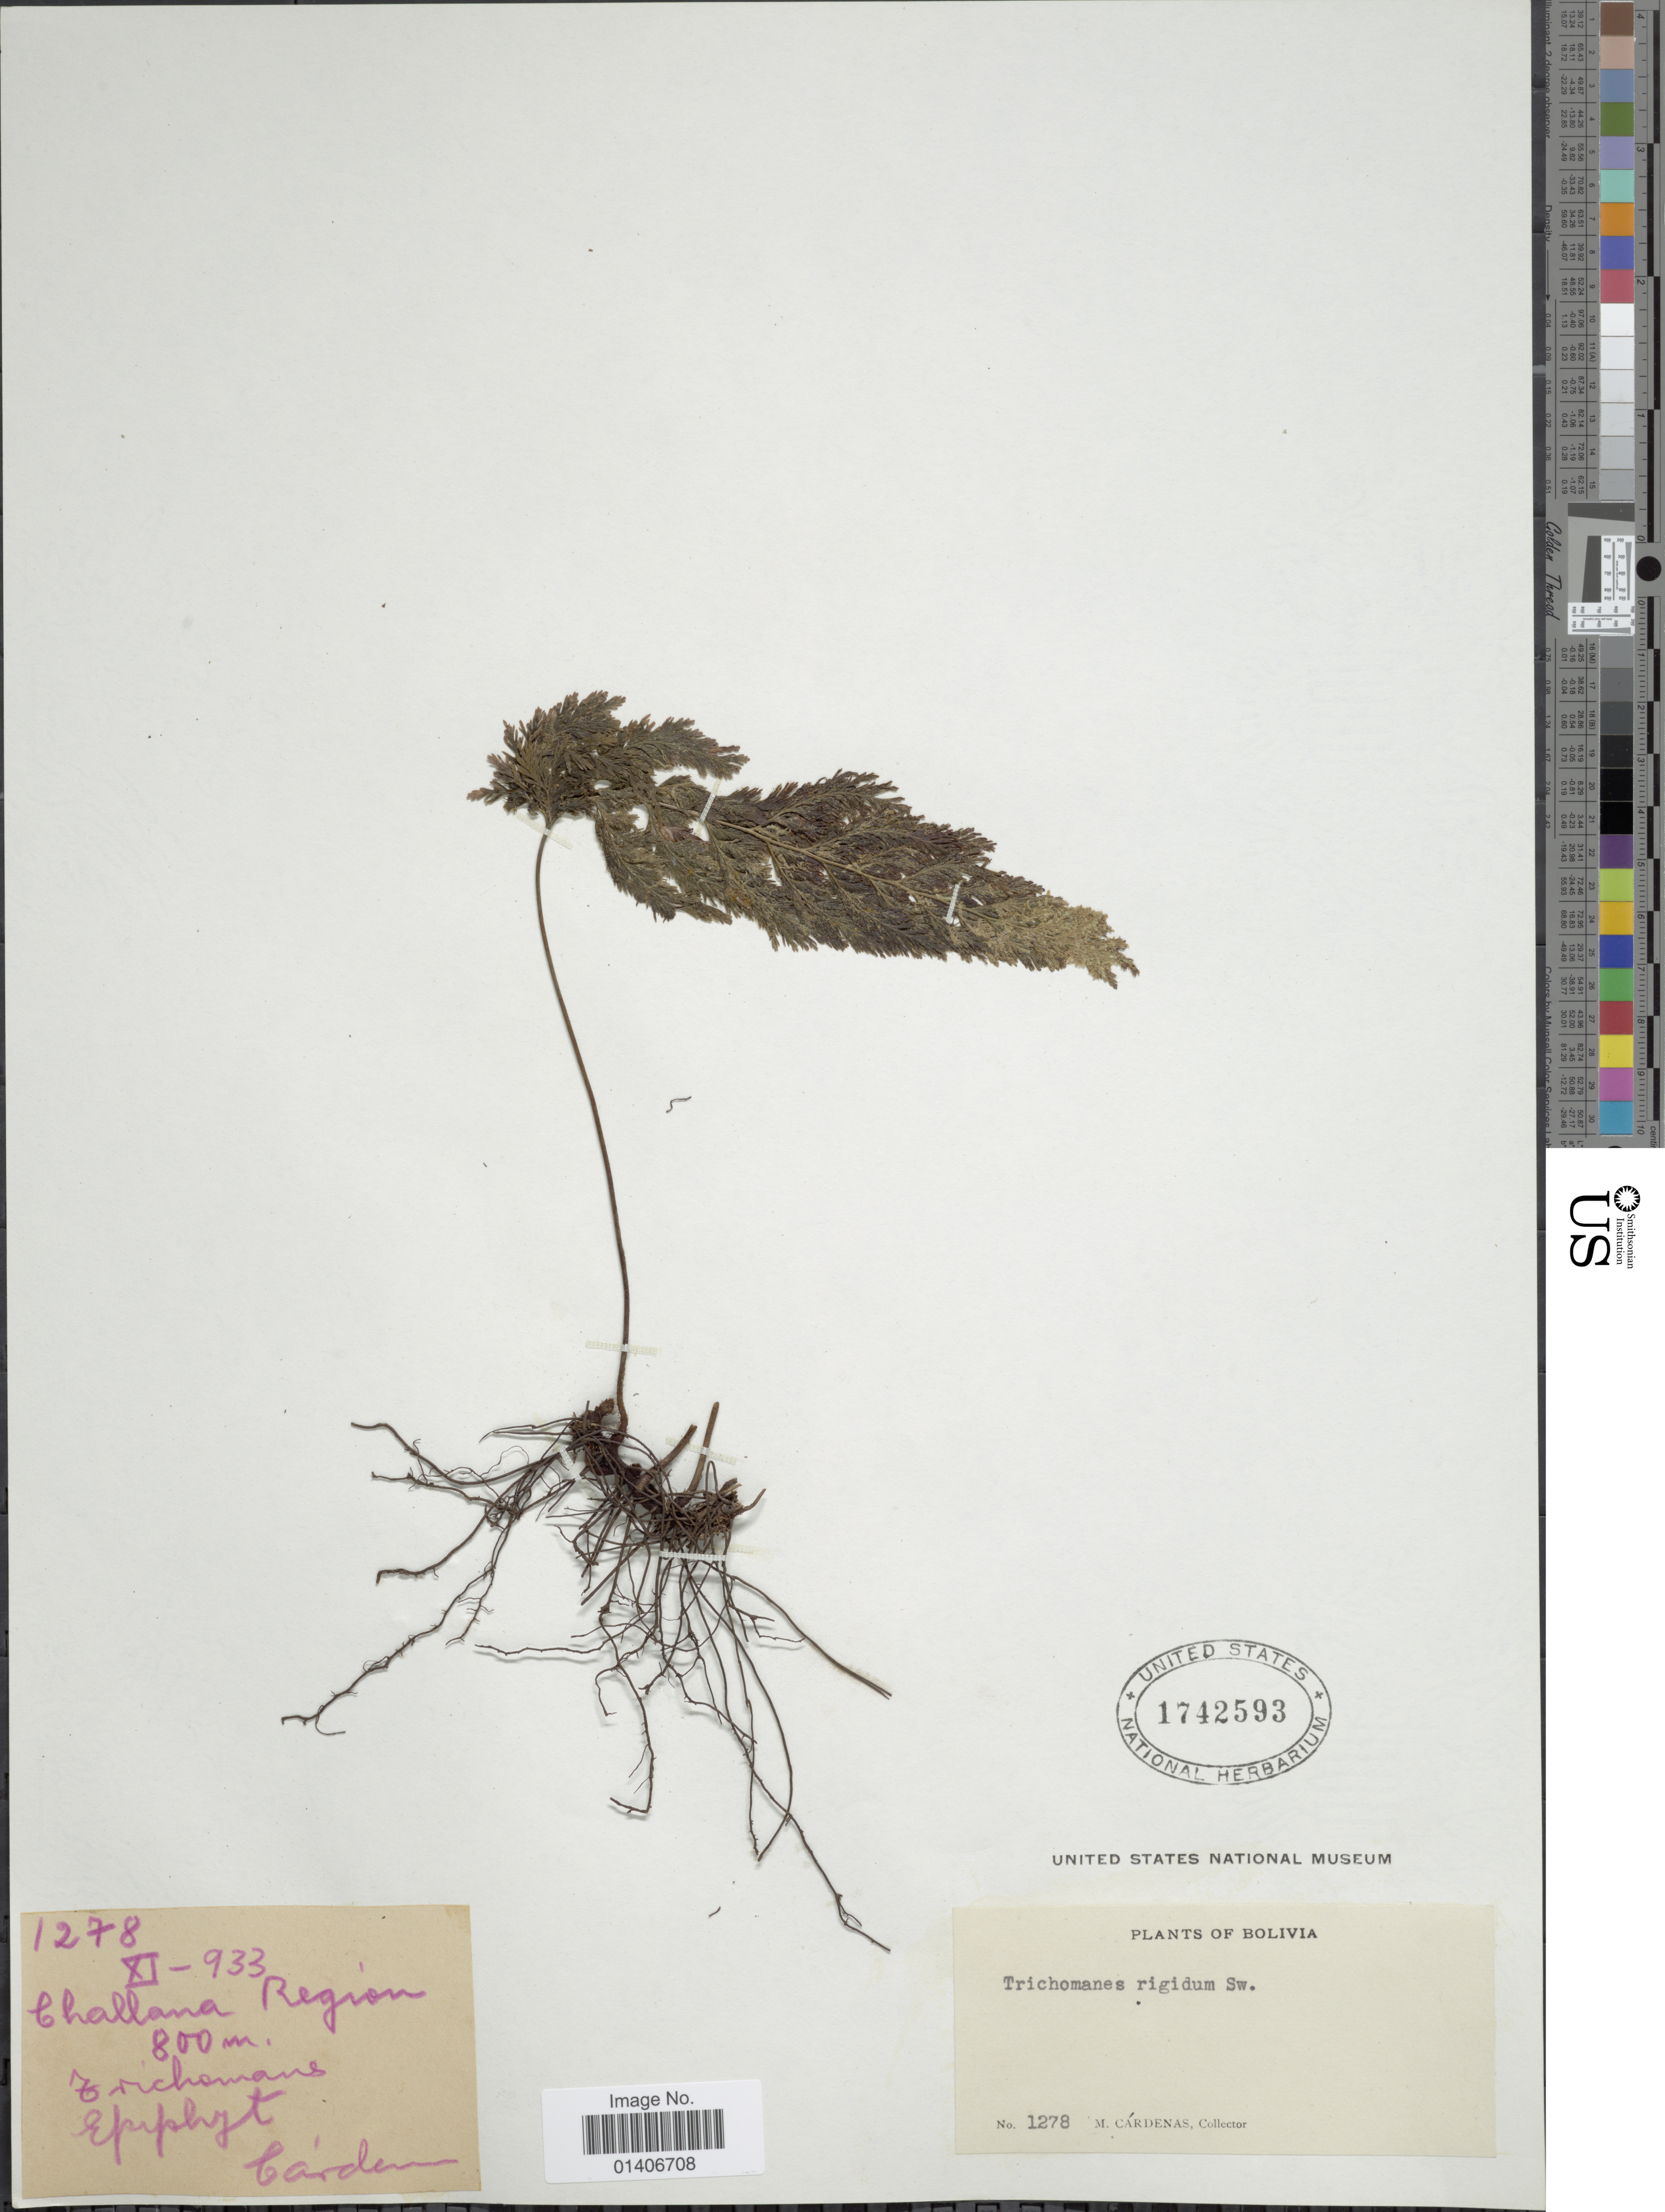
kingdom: Plantae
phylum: Tracheophyta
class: Polypodiopsida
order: Hymenophyllales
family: Hymenophyllaceae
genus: Abrodictyum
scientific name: Abrodictyum rigidum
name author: (Sw.) Ebihara & Dubuisson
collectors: M. Cárdenas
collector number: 1278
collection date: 1933-11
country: Bolivia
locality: Challana Region.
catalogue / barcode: US 1742593